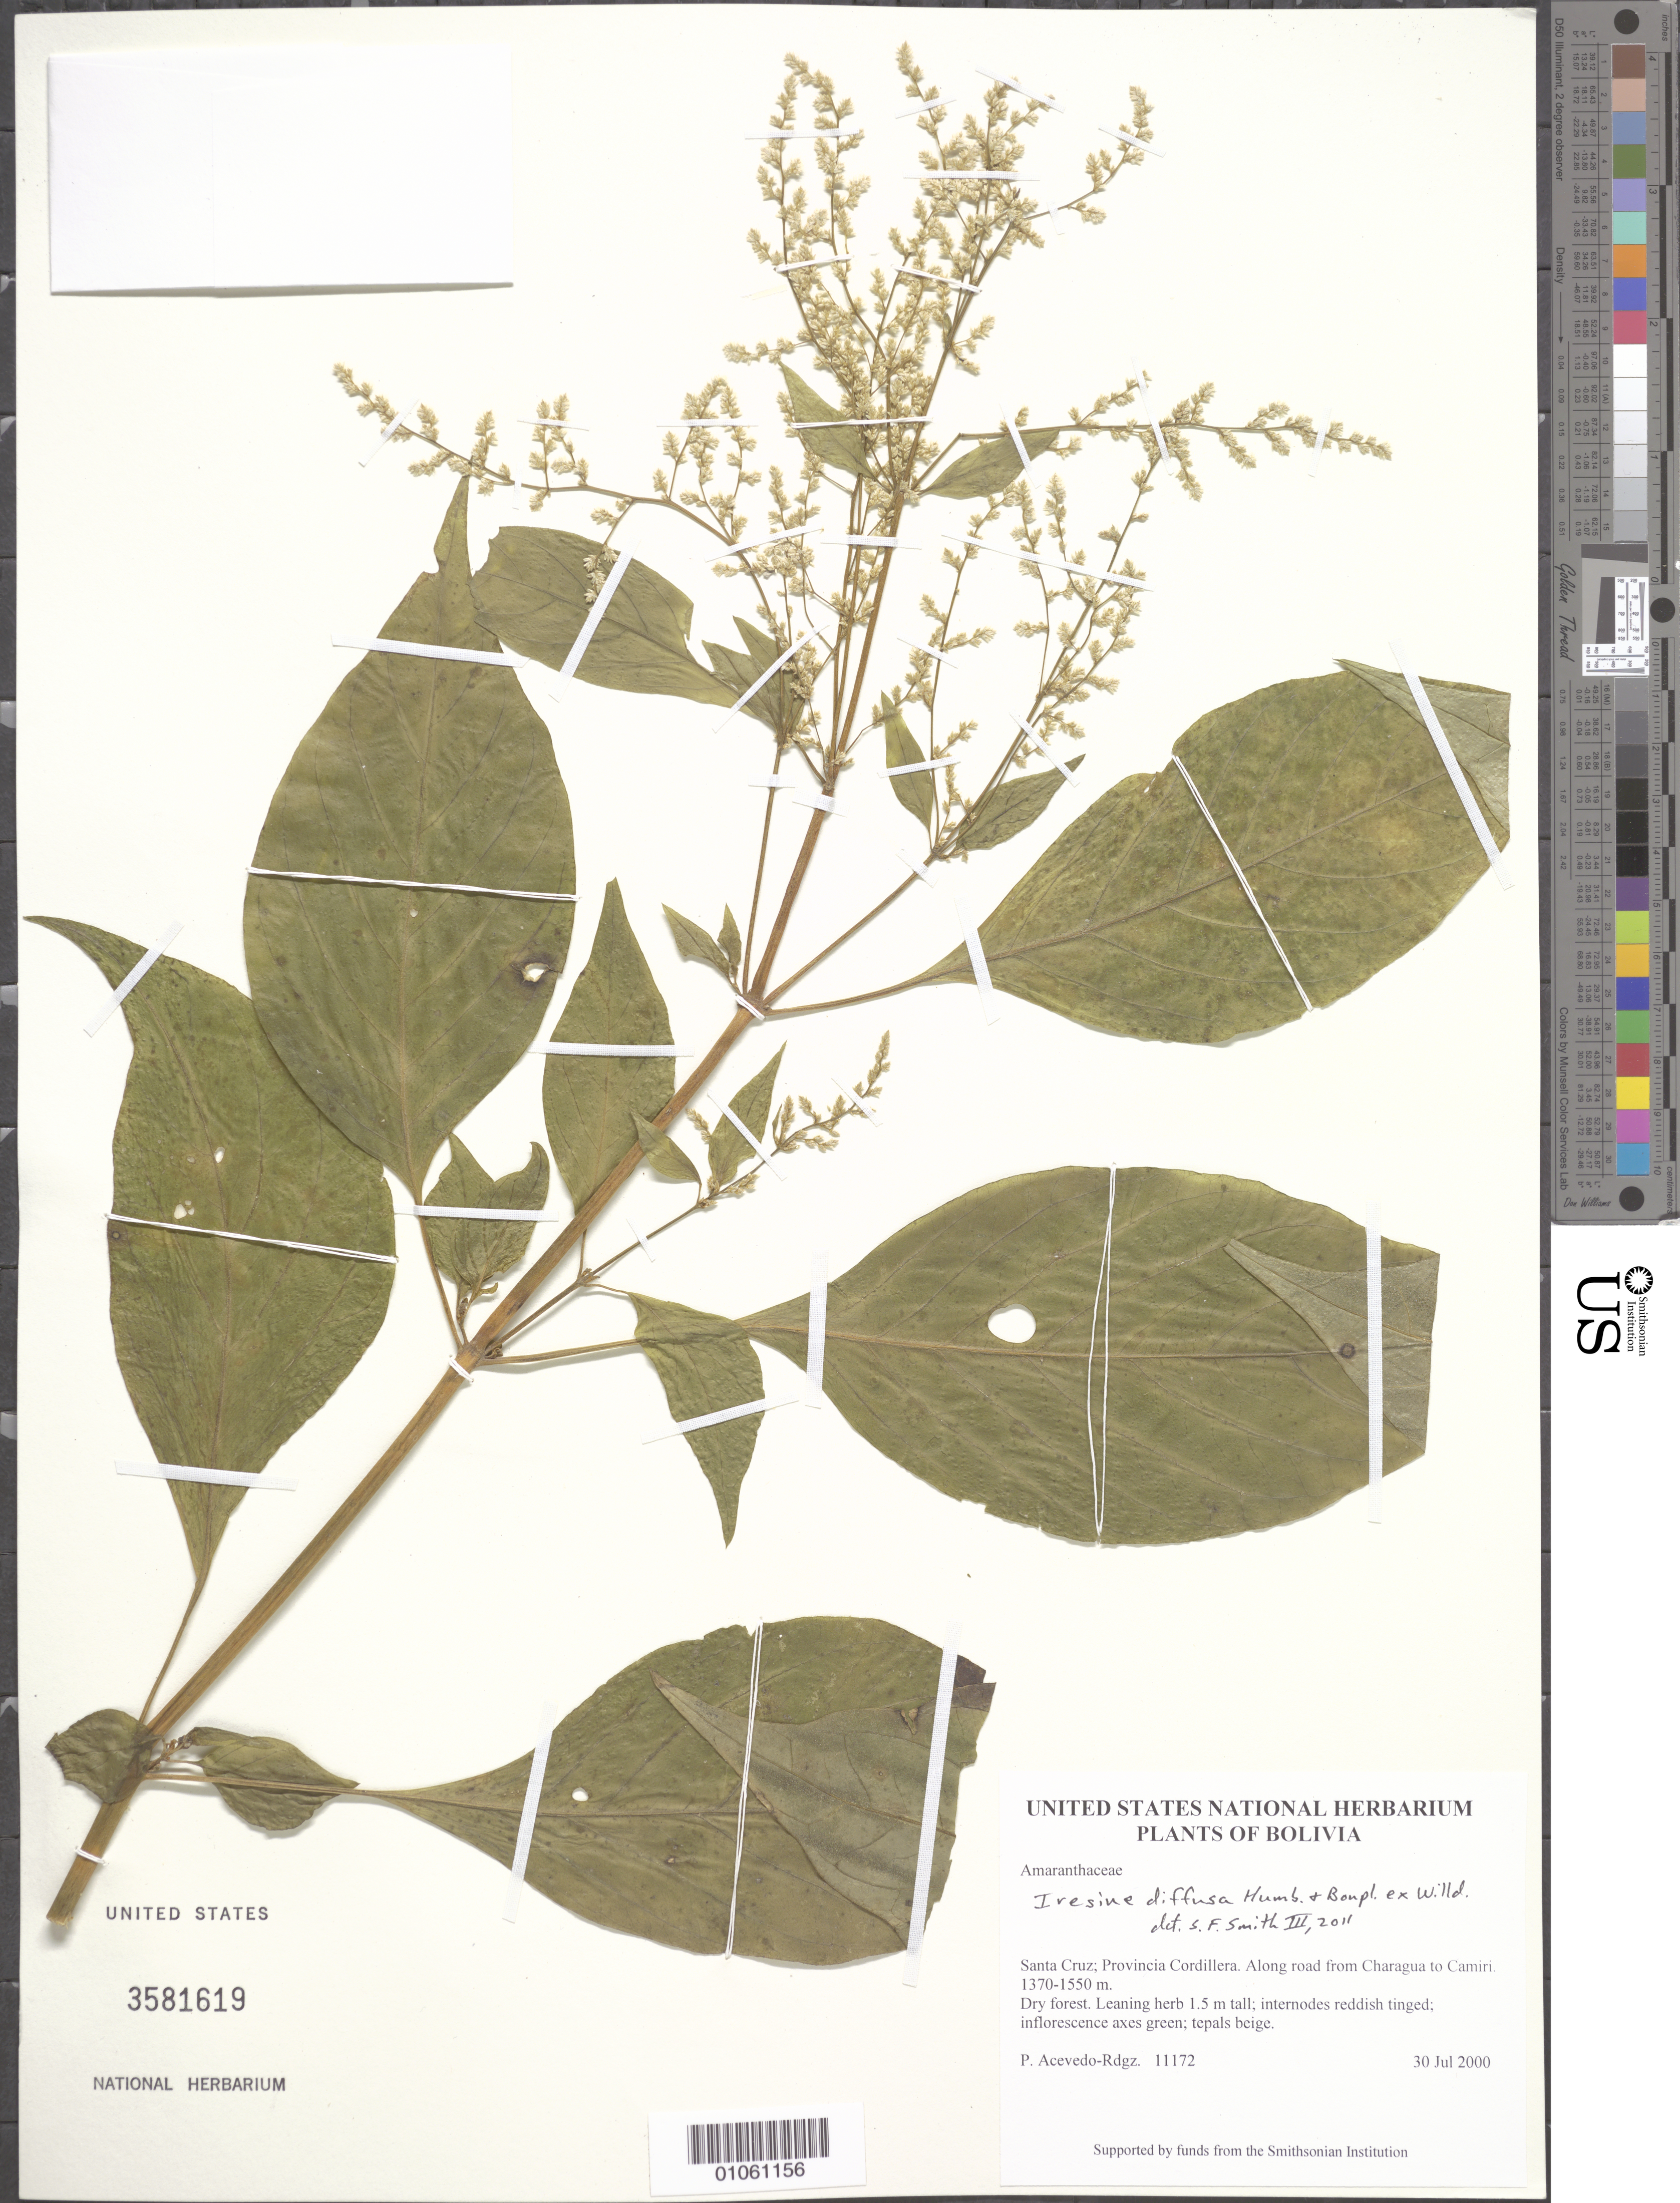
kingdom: Plantae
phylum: Tracheophyta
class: Magnoliopsida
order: Caryophyllales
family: Amaranthaceae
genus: Iresine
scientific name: Iresine diffusa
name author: Humb. & Bonpl. ex Willd.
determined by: Smith, Stephen F., (US), NMNH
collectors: P. Acevedo-Rodr.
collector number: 11172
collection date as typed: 30 Jul 2000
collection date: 2000-07-30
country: Bolivia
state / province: Santa Cruz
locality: Santa Cruz; Provincia Cordillera. Along road from Charagua to Camiri.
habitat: Dry forest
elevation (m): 1370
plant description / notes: US, NY, K, MO, F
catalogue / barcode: US 3581619